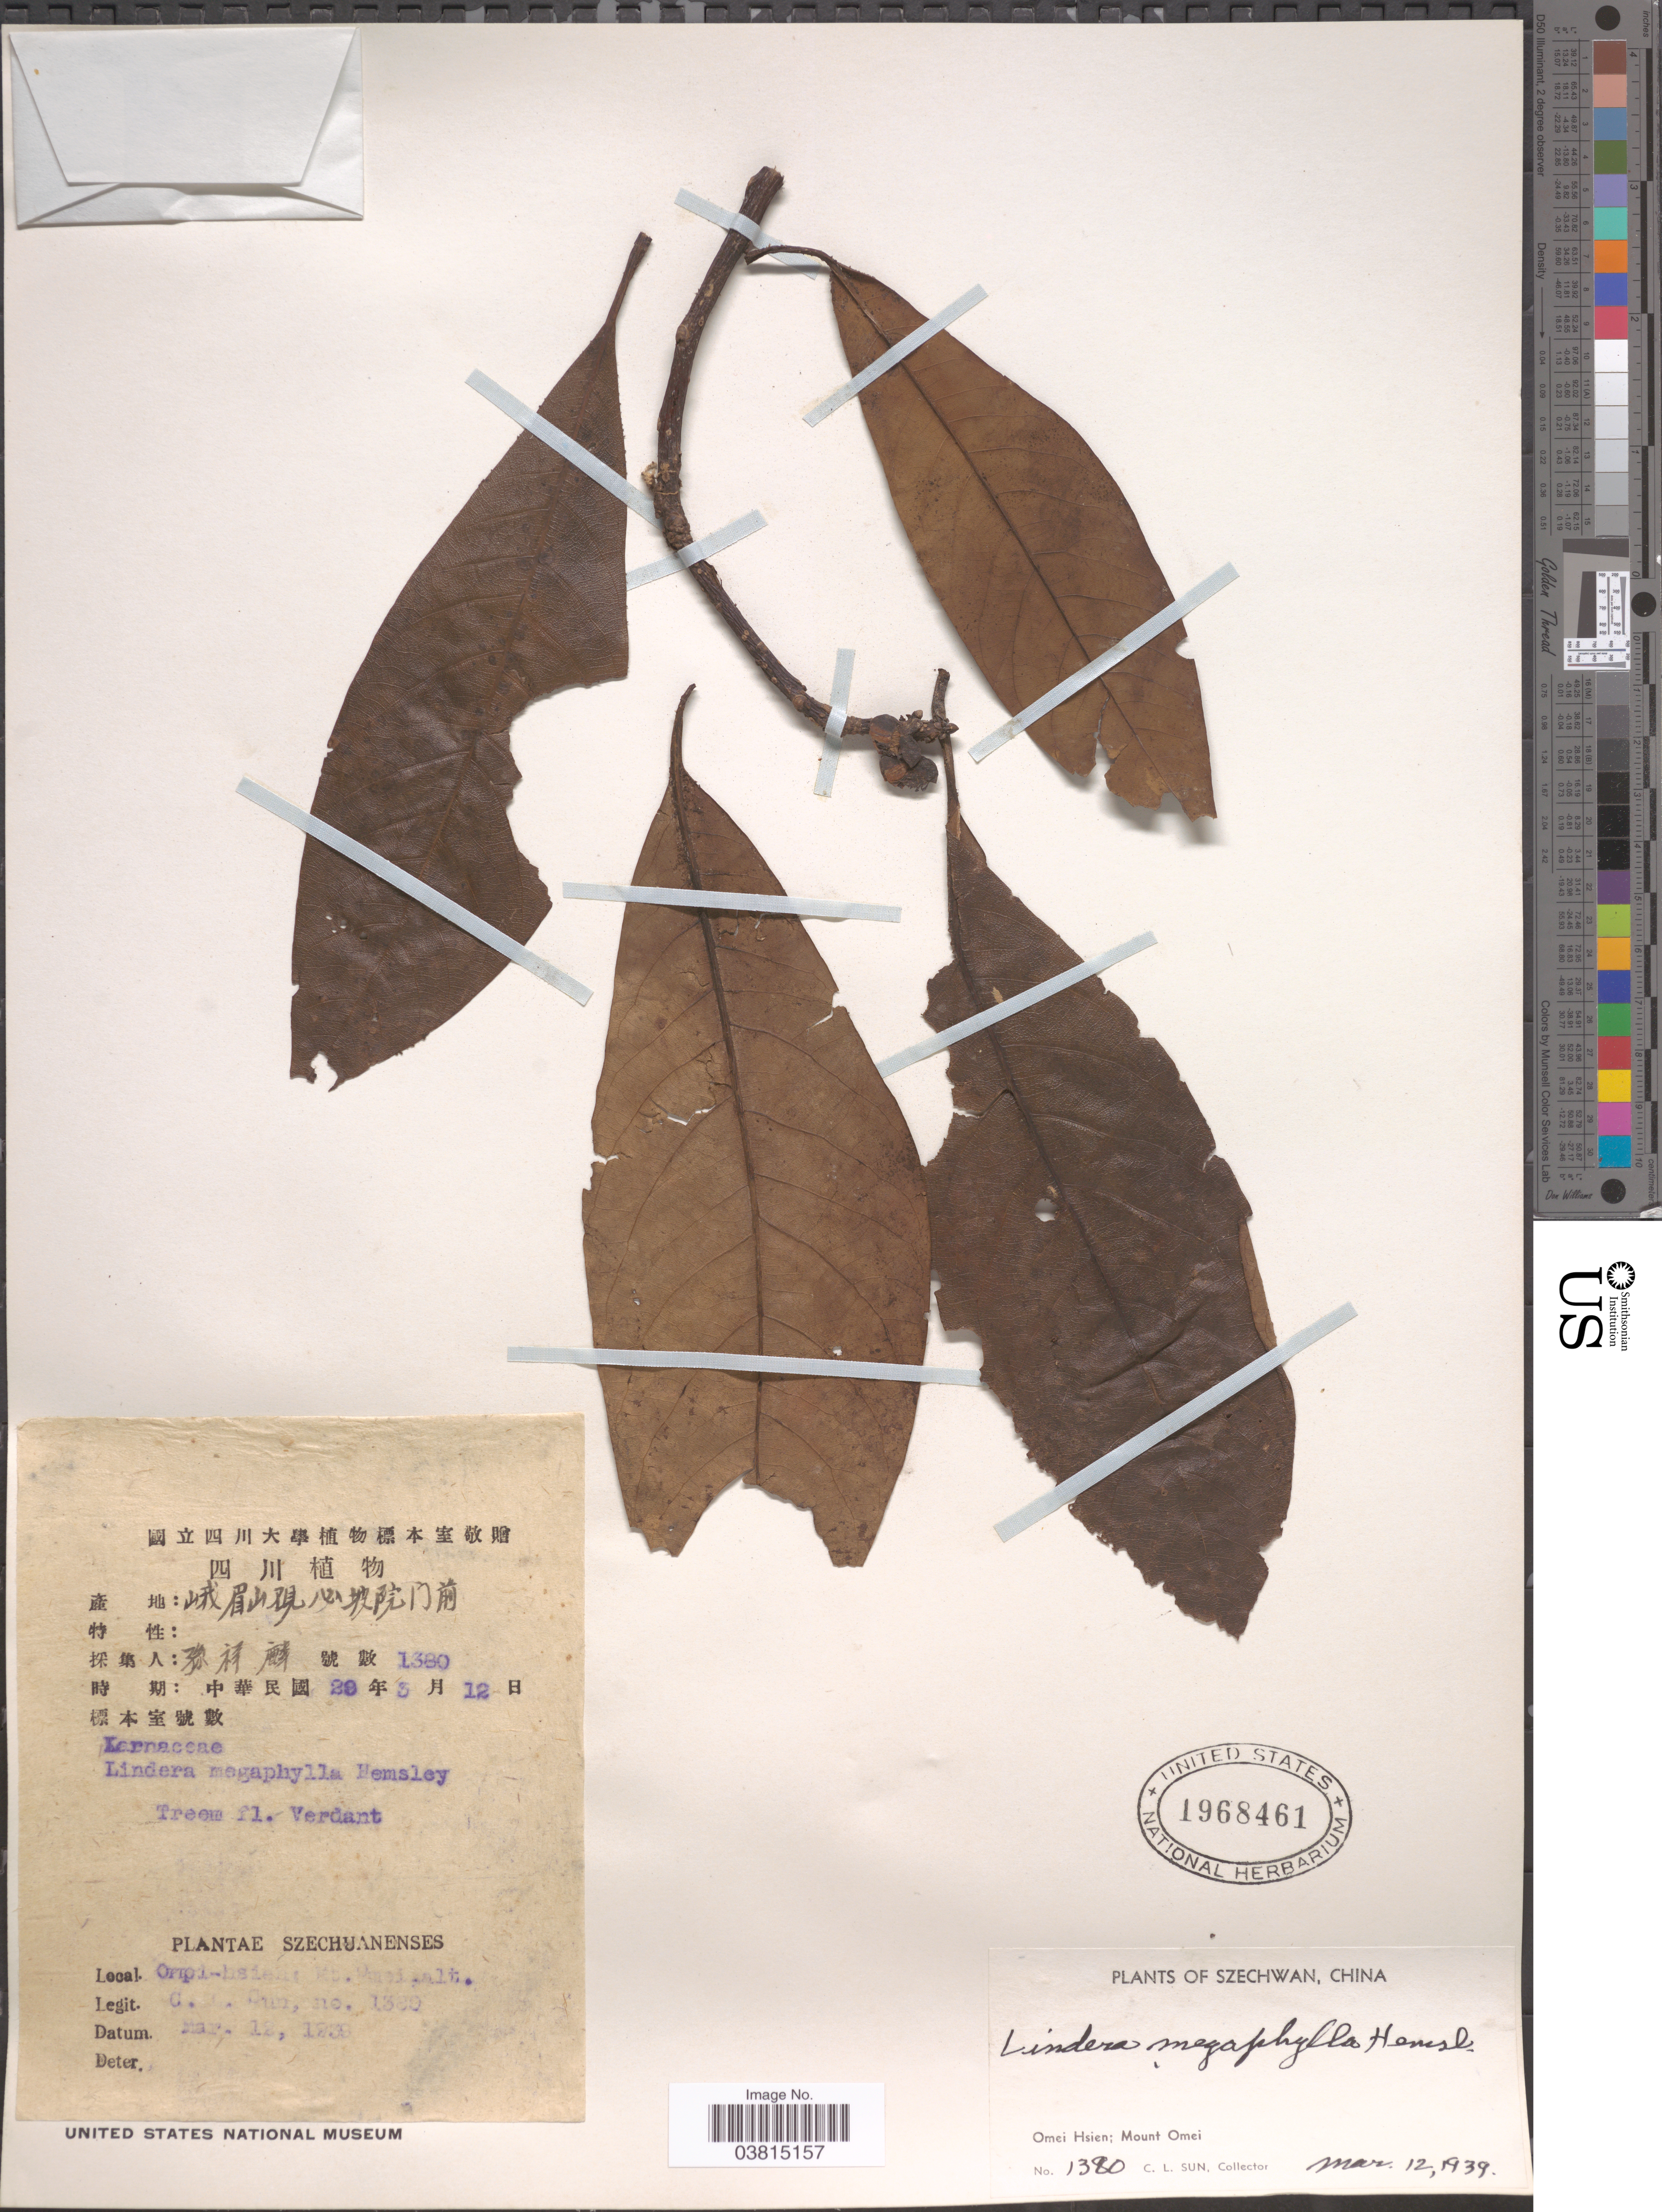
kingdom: Plantae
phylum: Tracheophyta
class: Magnoliopsida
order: Laurales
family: Lauraceae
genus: Lindera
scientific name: Lindera megaphylla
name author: Hemsl.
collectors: C. Sun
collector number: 1380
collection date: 1939-03-12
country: China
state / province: Sichuan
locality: Szechwan. Omei Hsien; Mount Omei.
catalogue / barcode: US 1968461